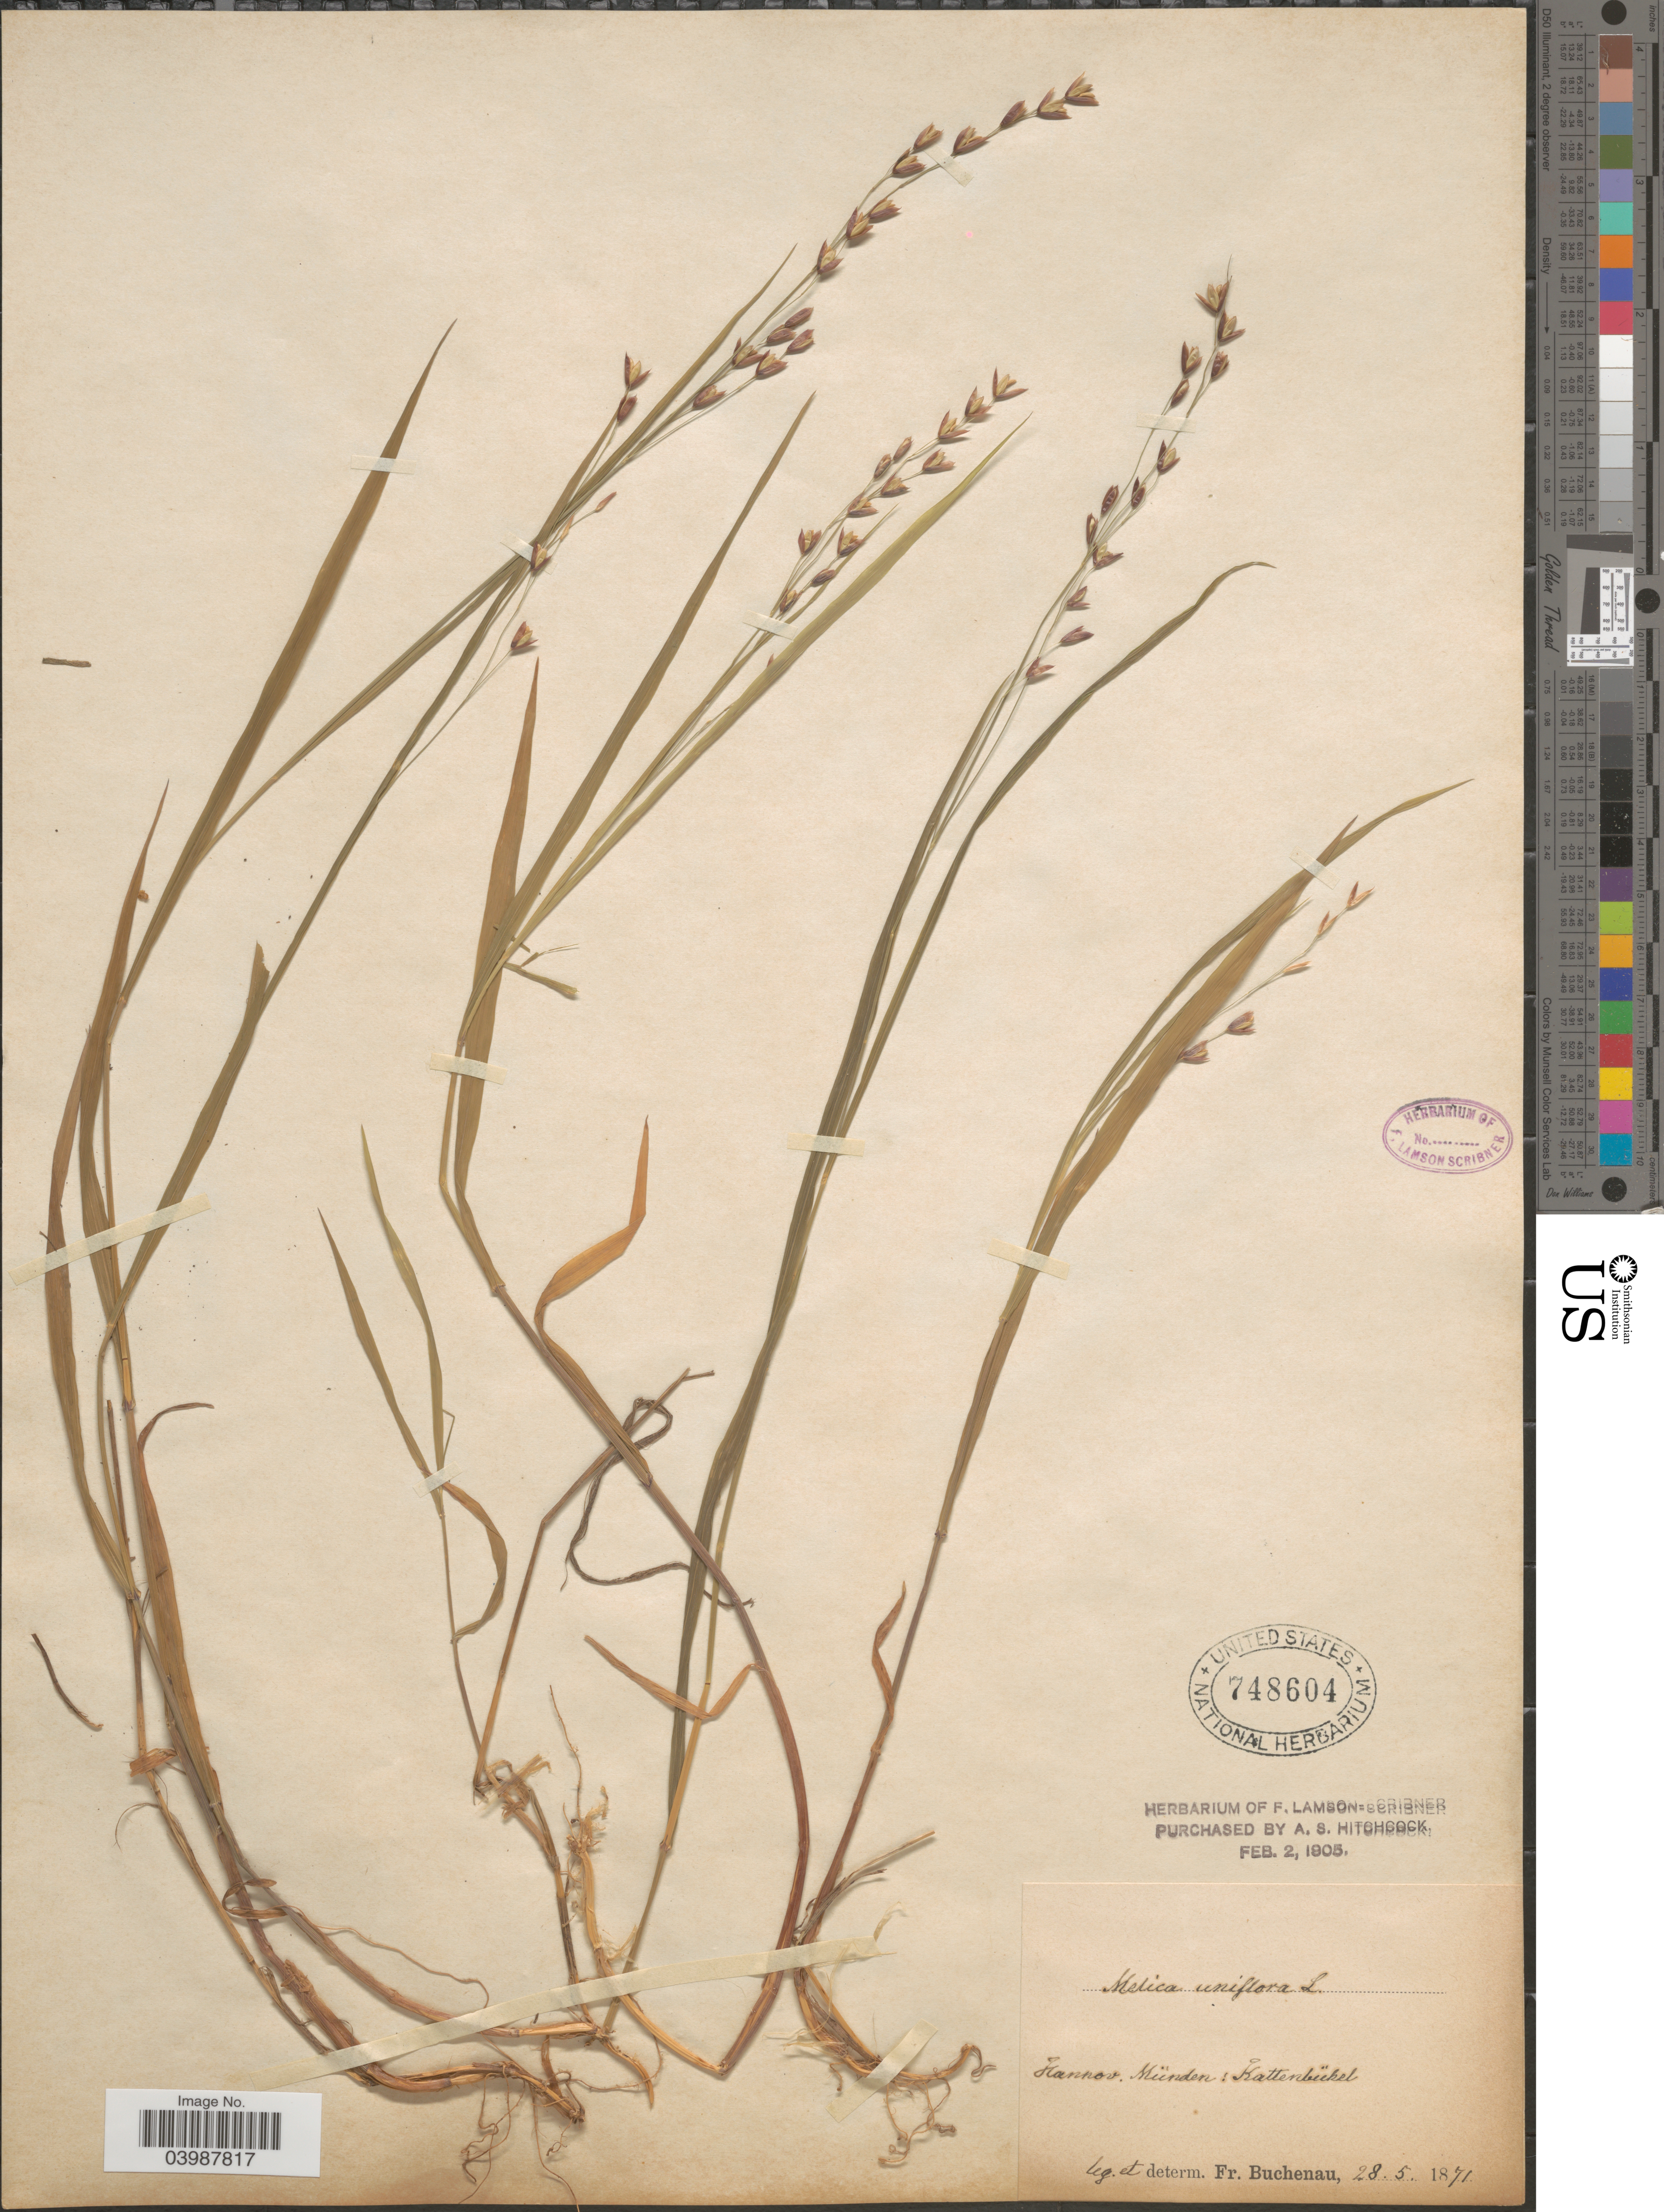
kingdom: Plantae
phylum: Tracheophyta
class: Liliopsida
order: Poales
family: Poaceae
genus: Melica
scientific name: Melica uniflora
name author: Retz.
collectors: F. Buchenau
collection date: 1871-05-28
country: Germany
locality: Hannov: Mûnden: Kattenbükel.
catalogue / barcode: US 748604